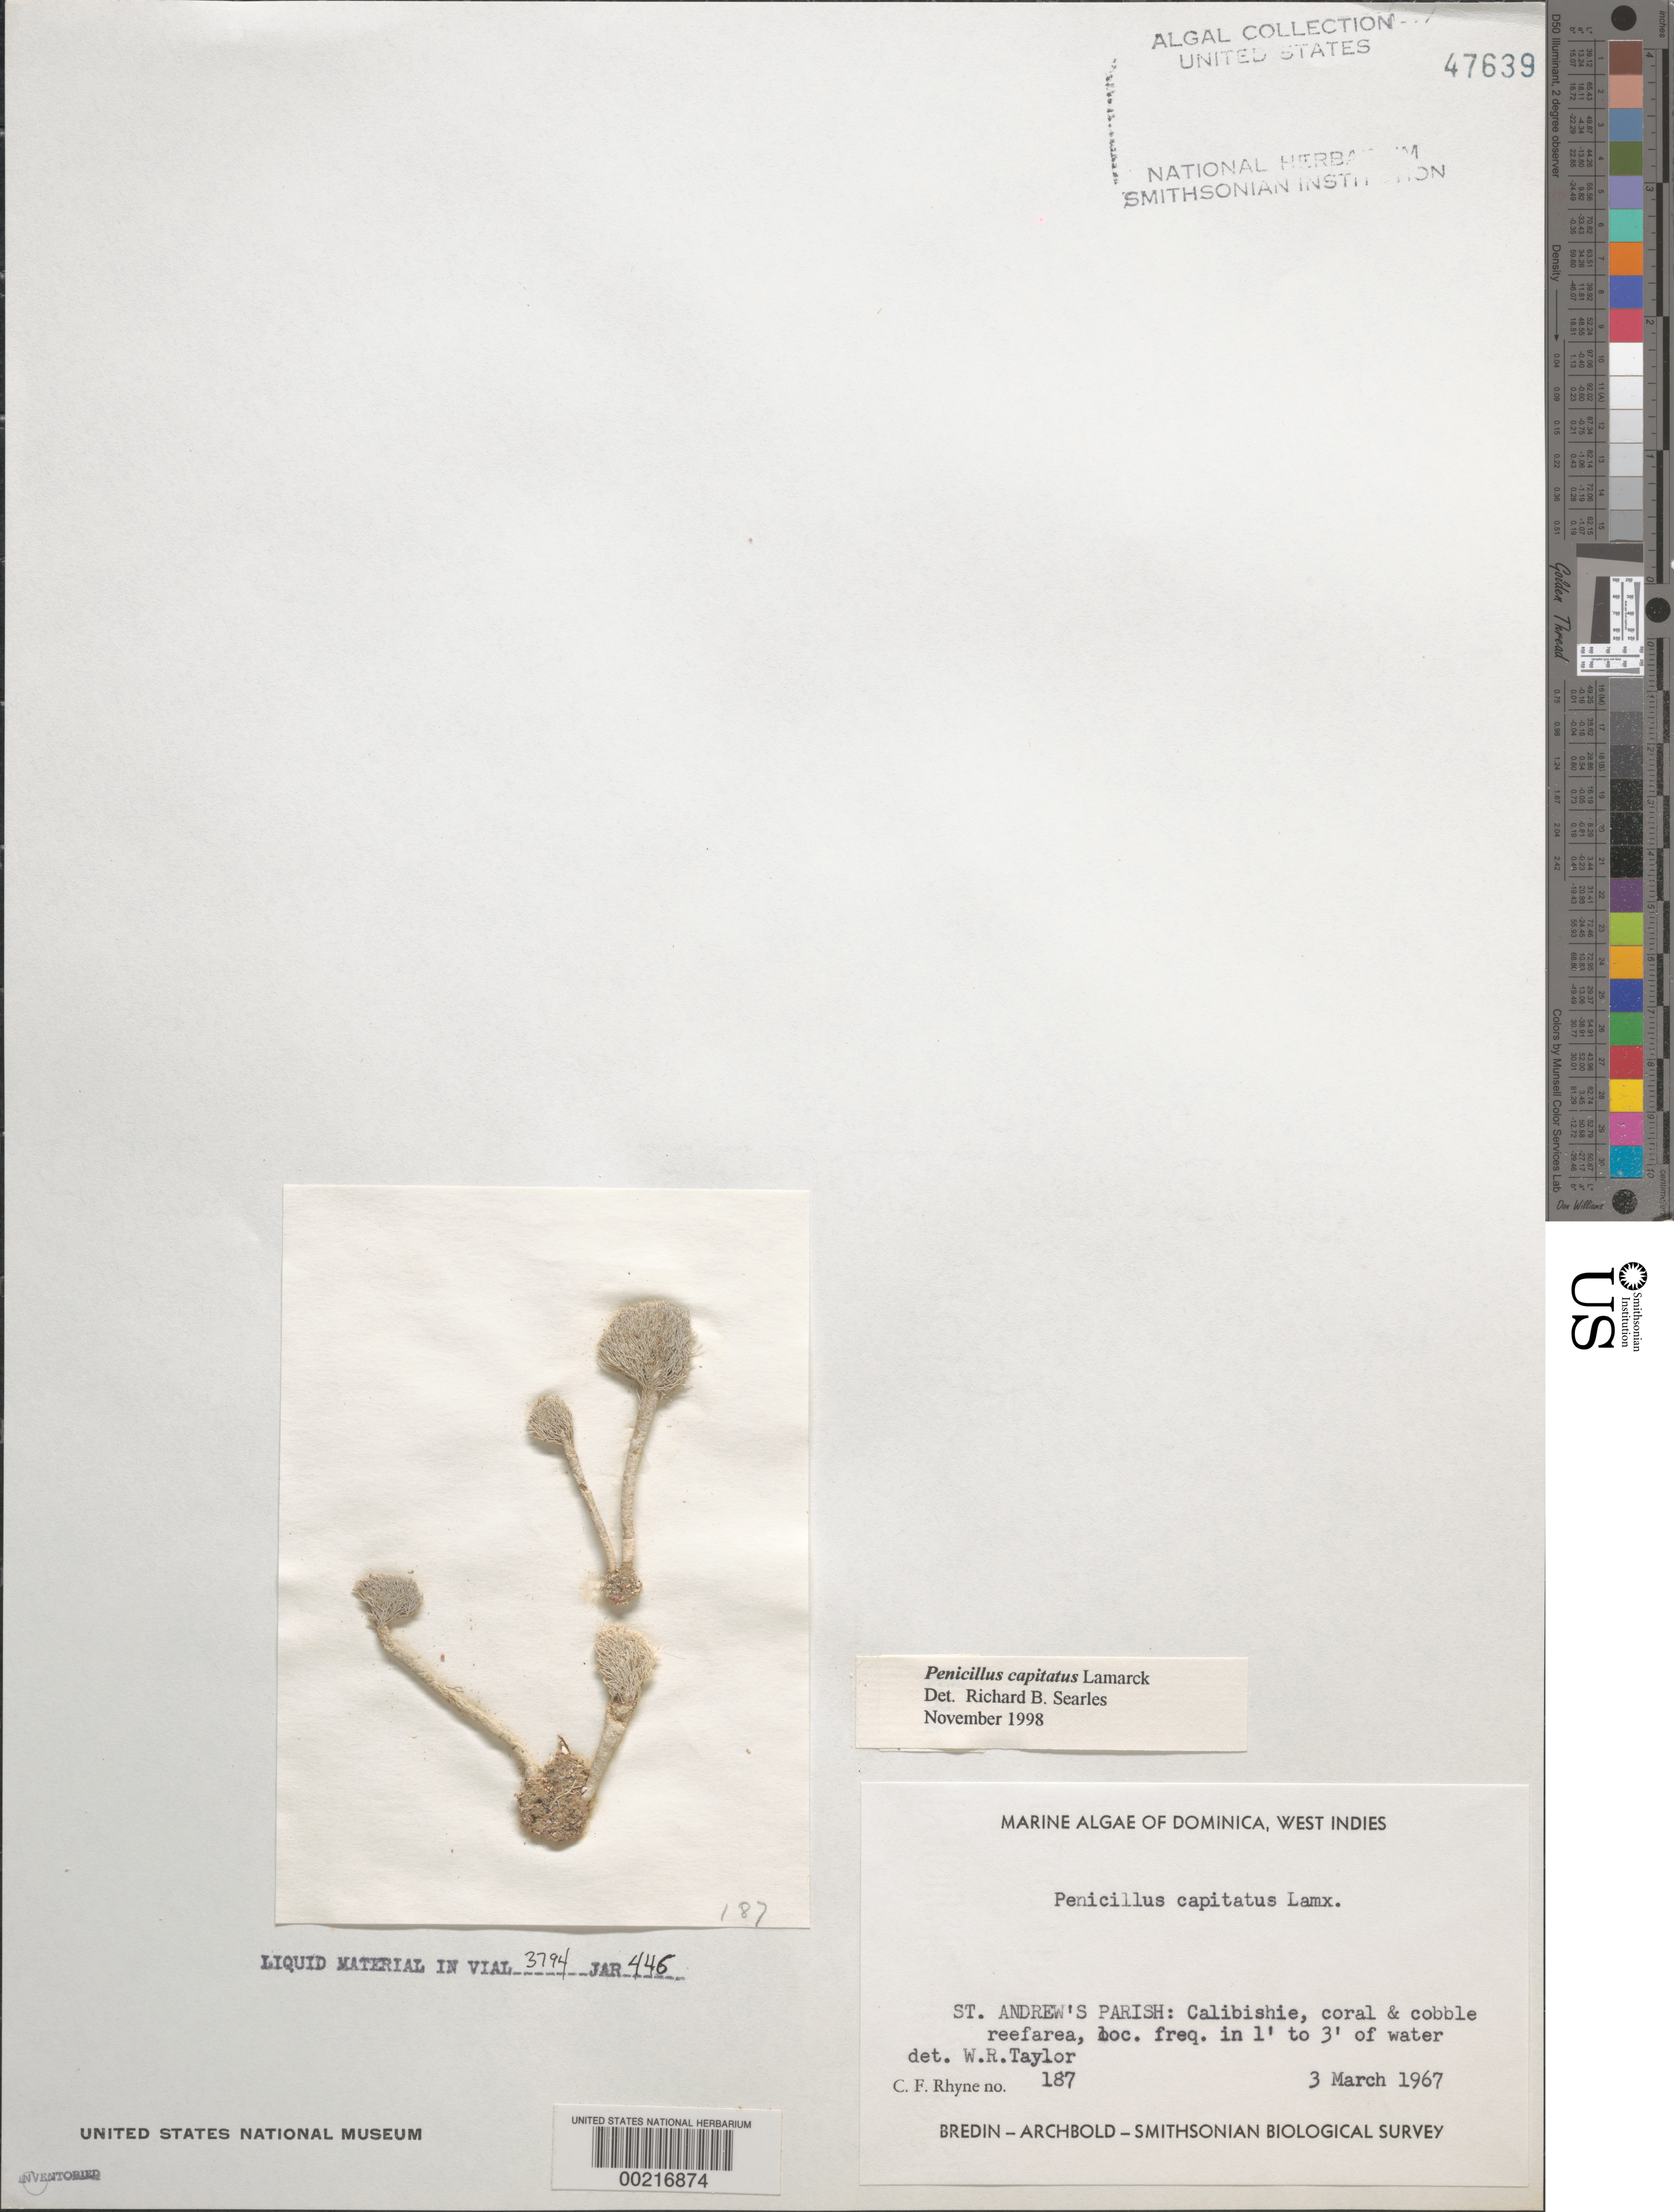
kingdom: Plantae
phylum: Chlorophyta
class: Ulvophyceae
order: Bryopsidales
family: Udoteaceae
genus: Penicillus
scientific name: Penicillus capitatus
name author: Lam.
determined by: Taylor, William R.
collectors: C. Rhyne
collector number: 187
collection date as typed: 03 Mar 1967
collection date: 1967-03-03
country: Dominica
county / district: St. Andrew's Parish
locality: Calibishie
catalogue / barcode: US 47639